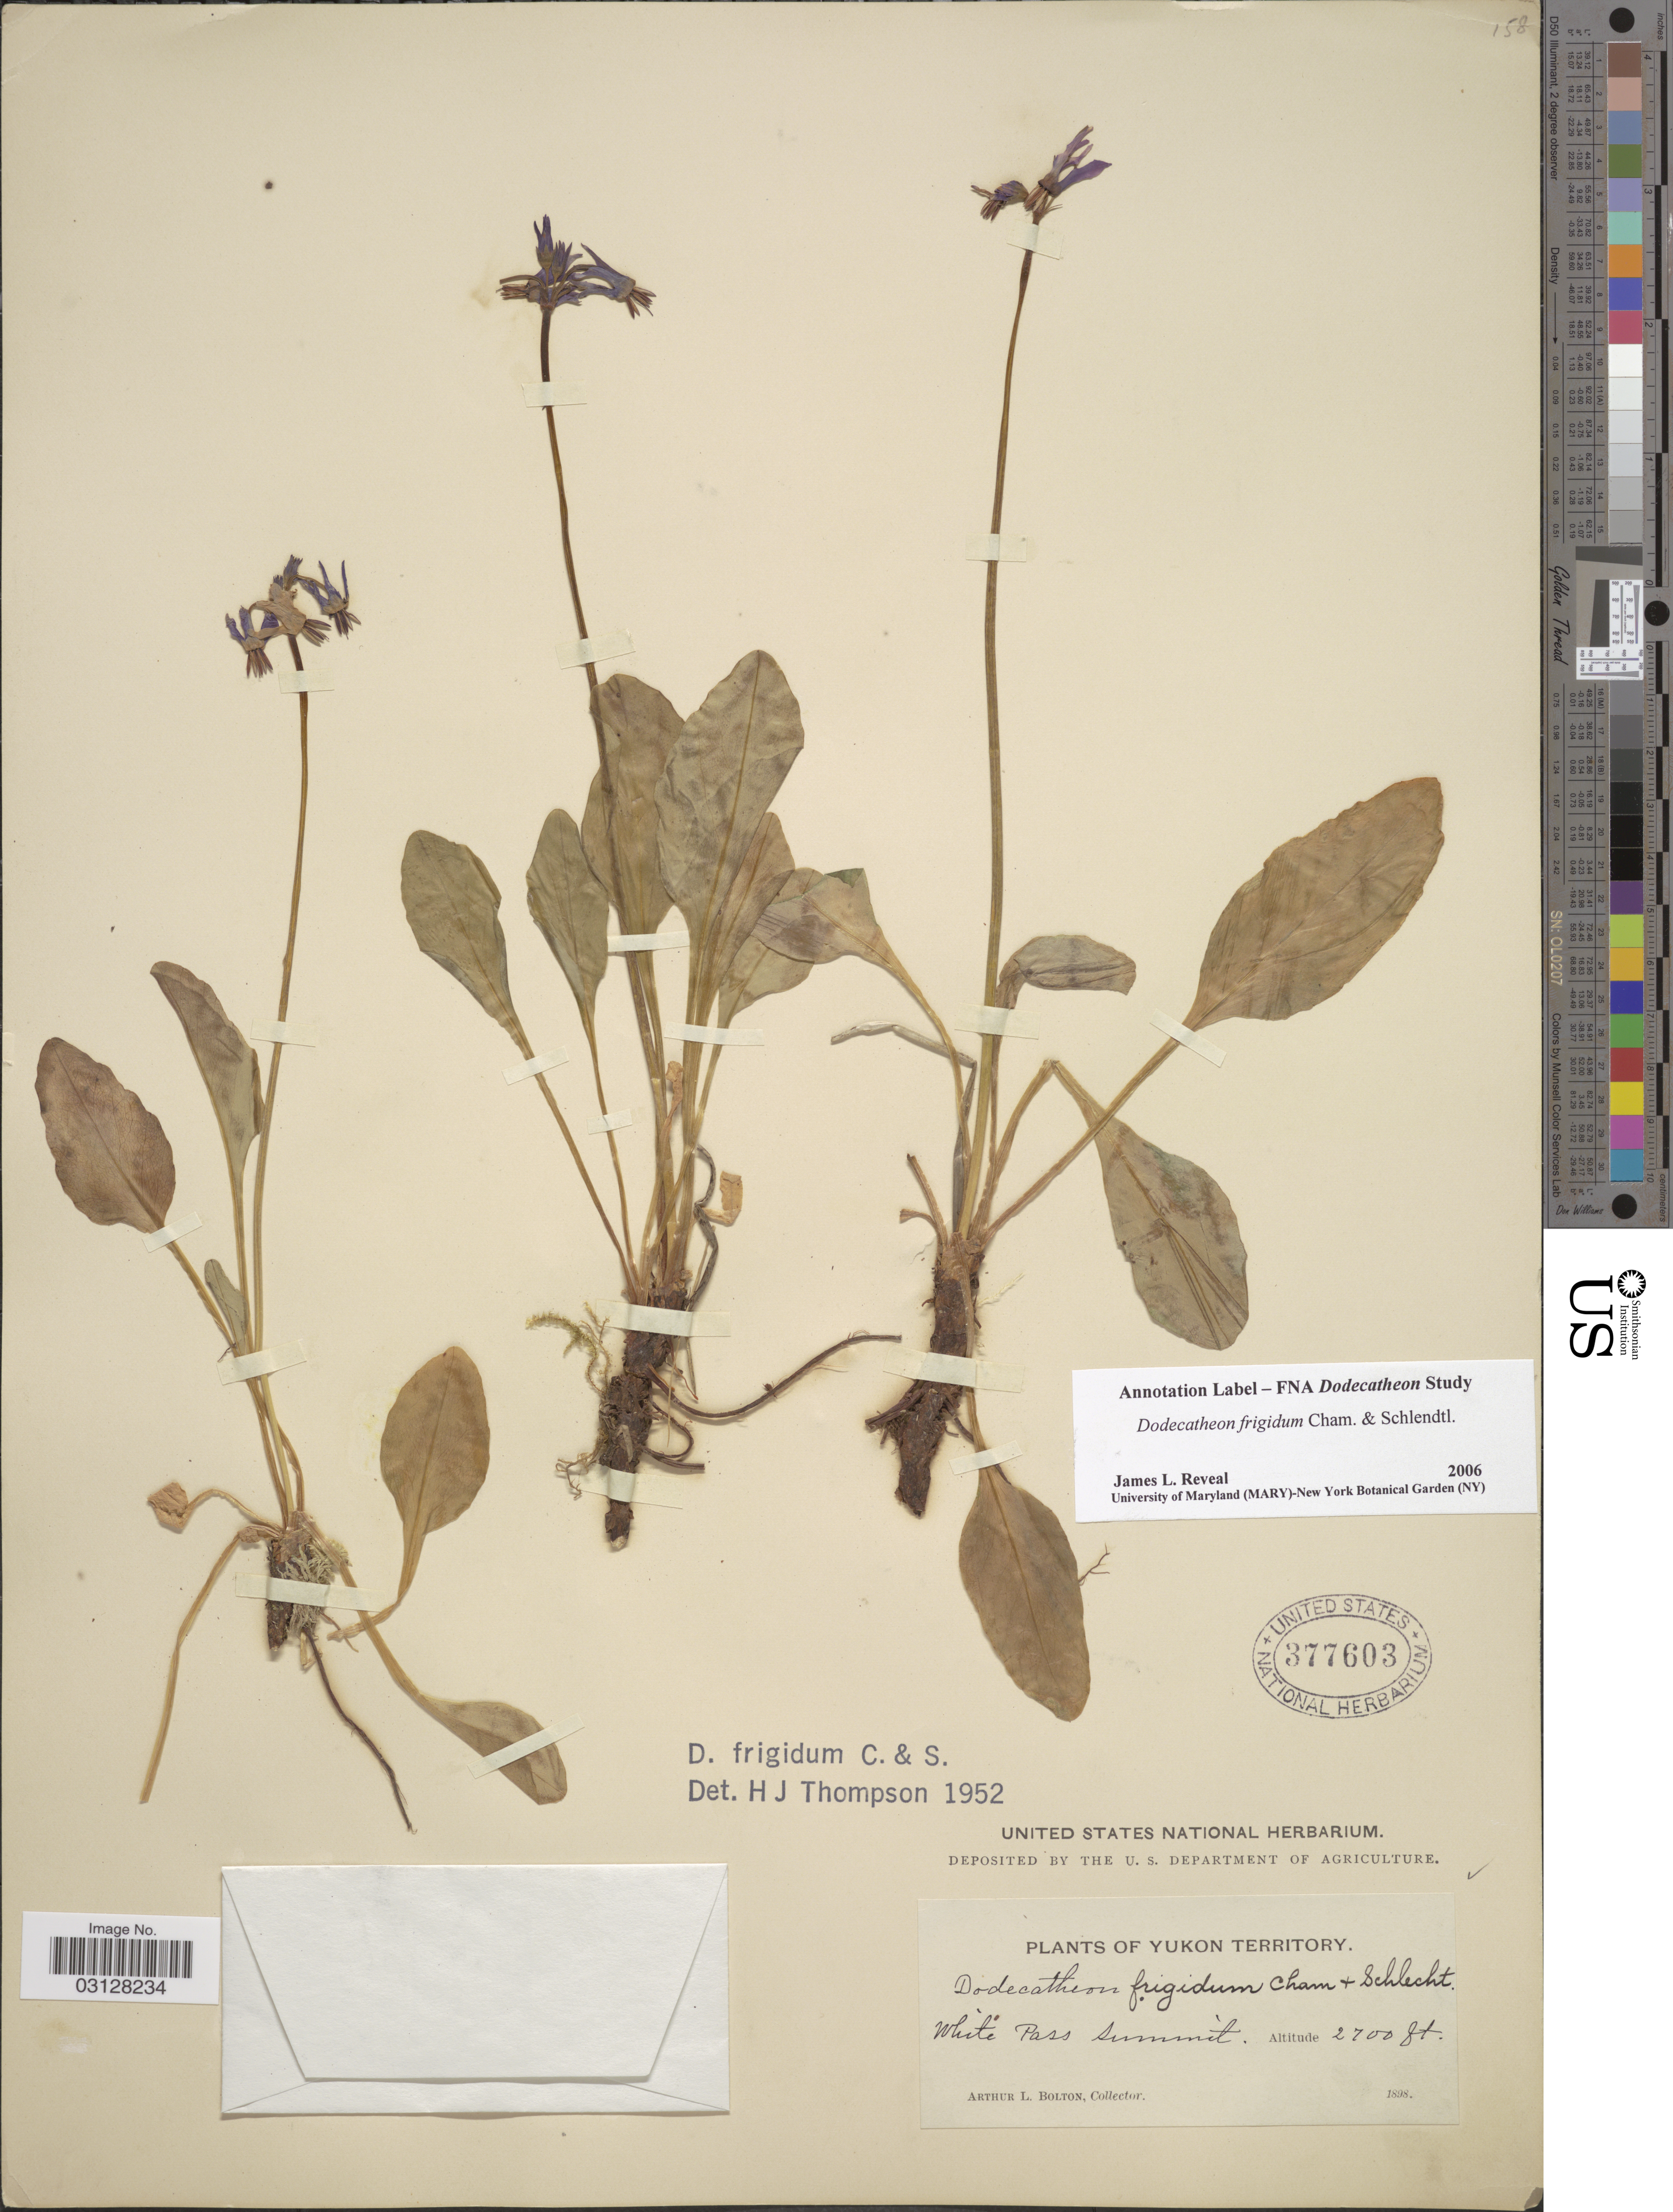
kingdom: Plantae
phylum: Tracheophyta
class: Magnoliopsida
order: Ericales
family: Primulaceae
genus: Dodecatheon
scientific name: Dodecatheon frigidum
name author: Cham. & Schltdl.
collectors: A. Bolton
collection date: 1898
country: Canada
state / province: Yukon Territory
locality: White Pass summit.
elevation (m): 823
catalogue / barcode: US 377603